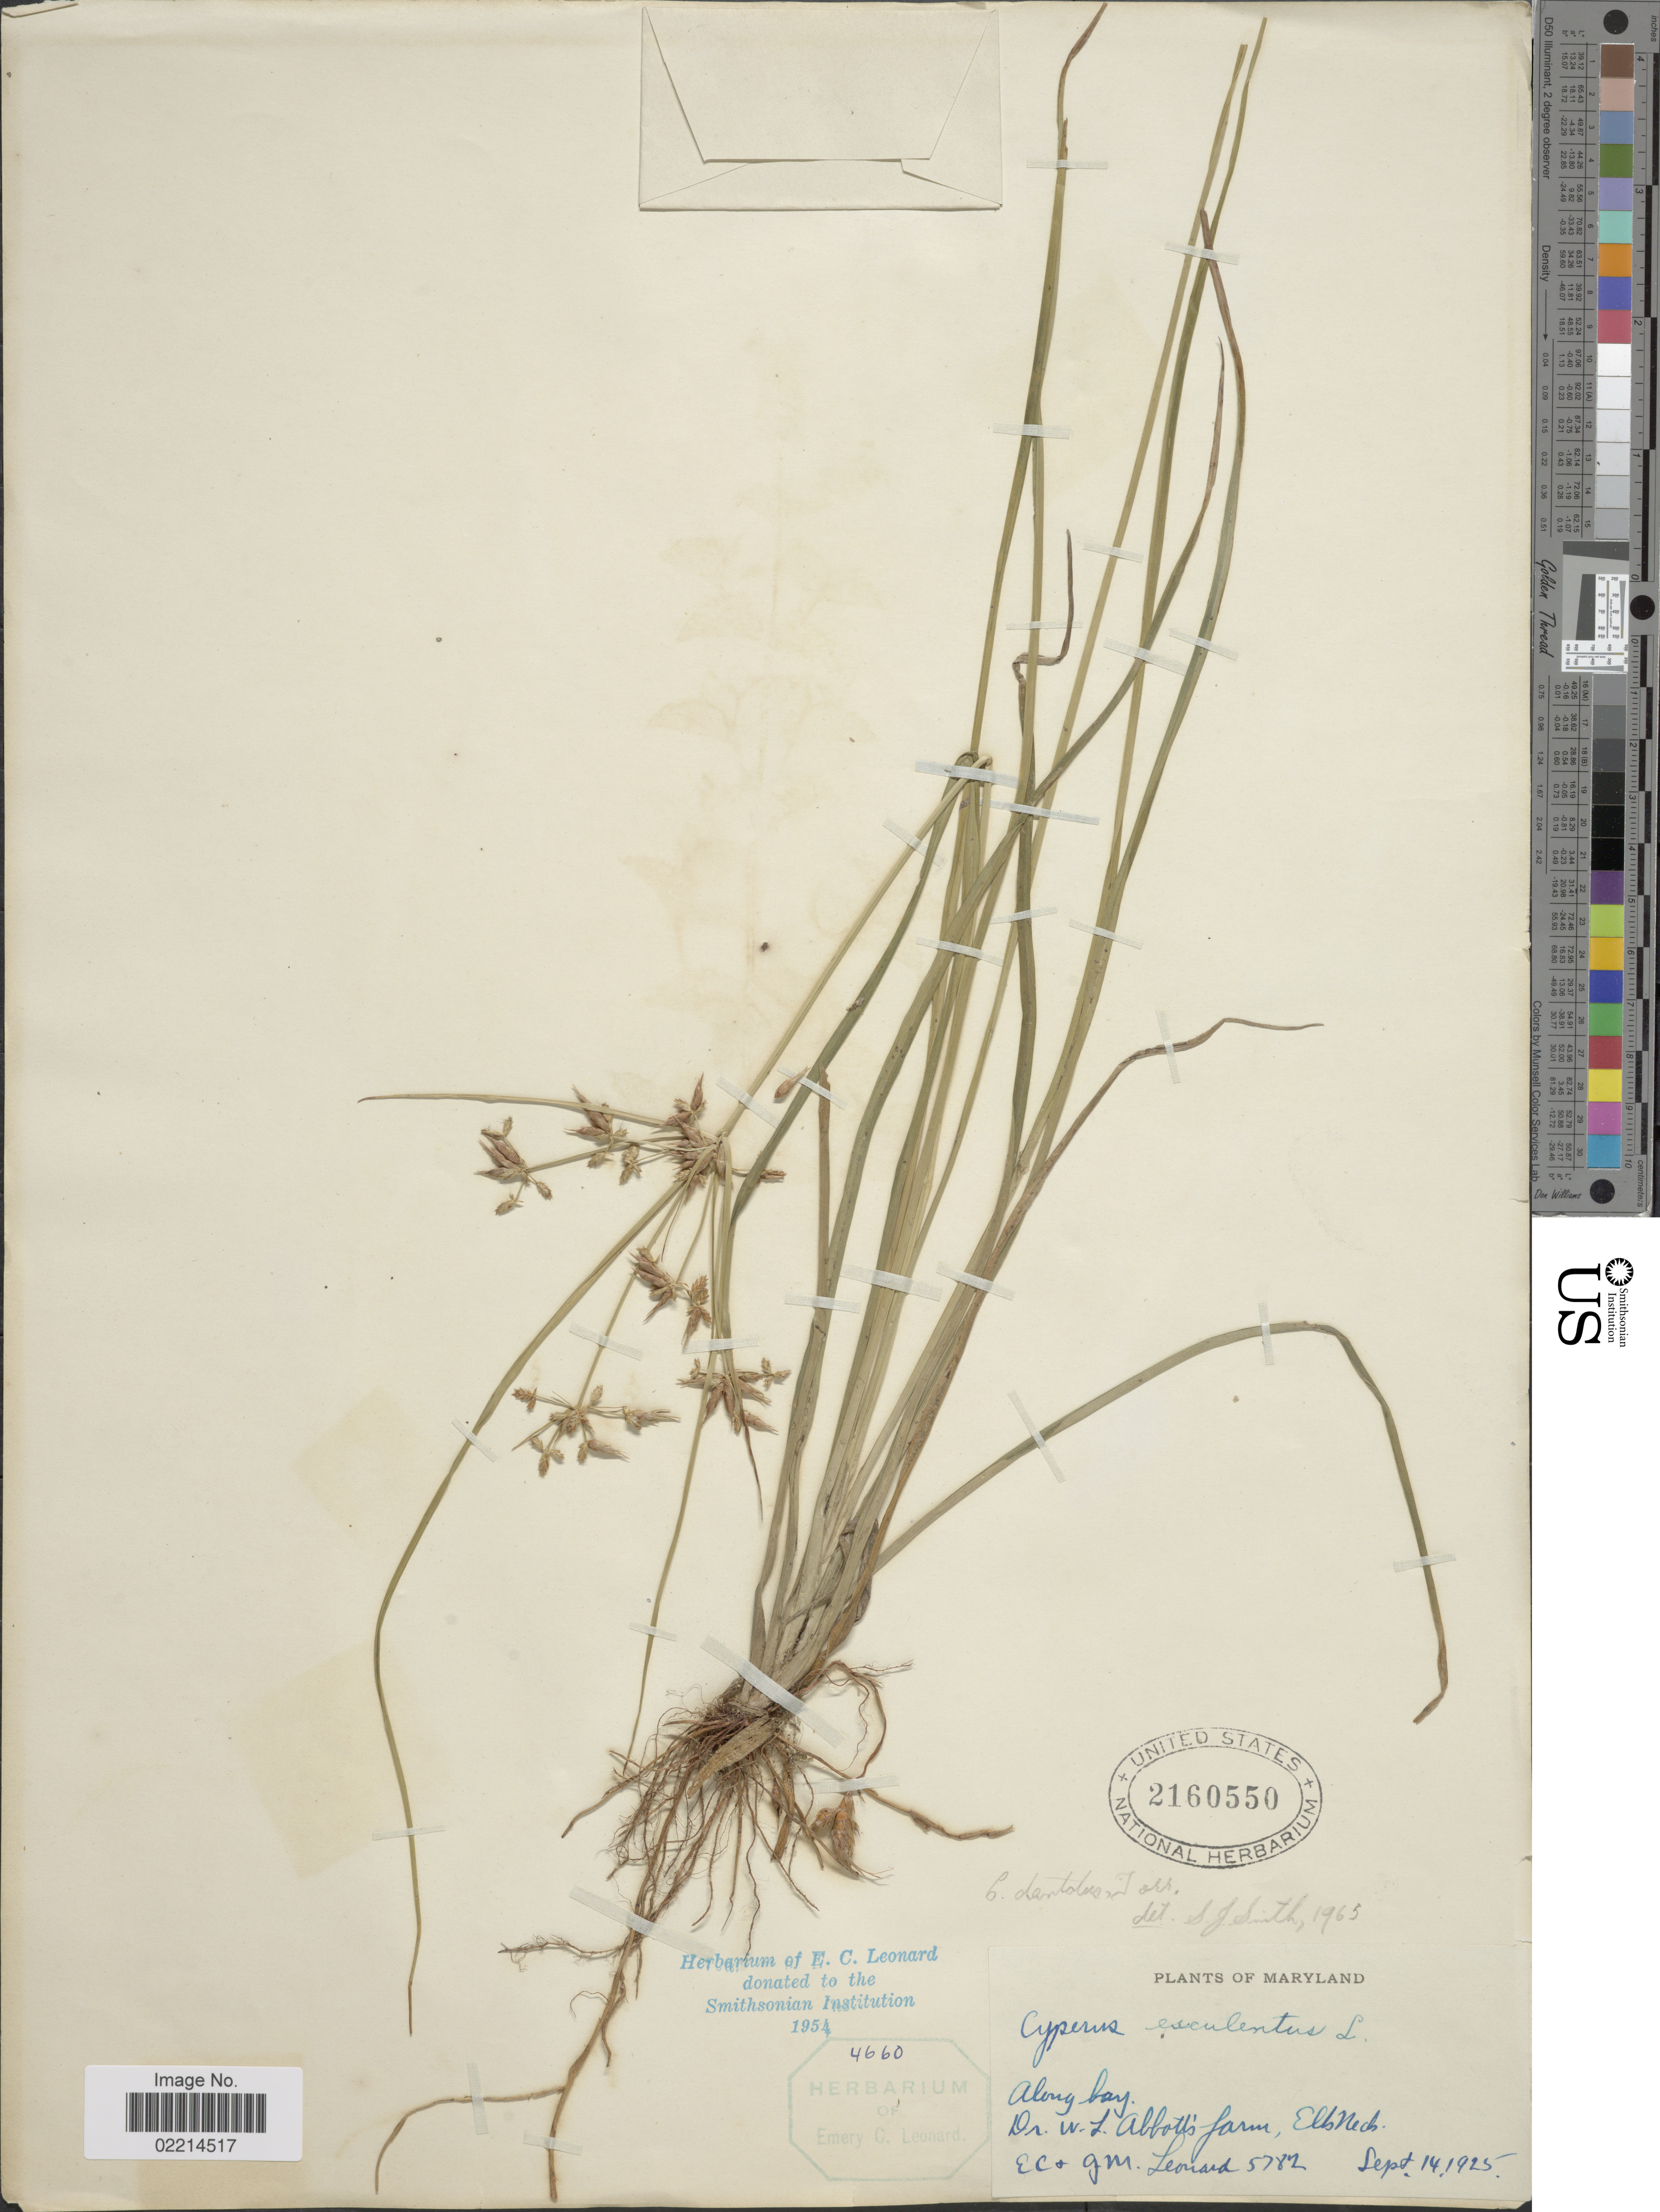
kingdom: Plantae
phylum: Tracheophyta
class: Liliopsida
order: Poales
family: Cyperaceae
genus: Cyperus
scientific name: Cyperus dentatus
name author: Torr.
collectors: E. C. Leonard & G. M. Leonard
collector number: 5782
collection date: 1925-09-14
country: United States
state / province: Maryland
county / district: Cecil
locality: Along bay, Dr. W. L. Abbott's farm, Elk Neck.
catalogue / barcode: US 2160550